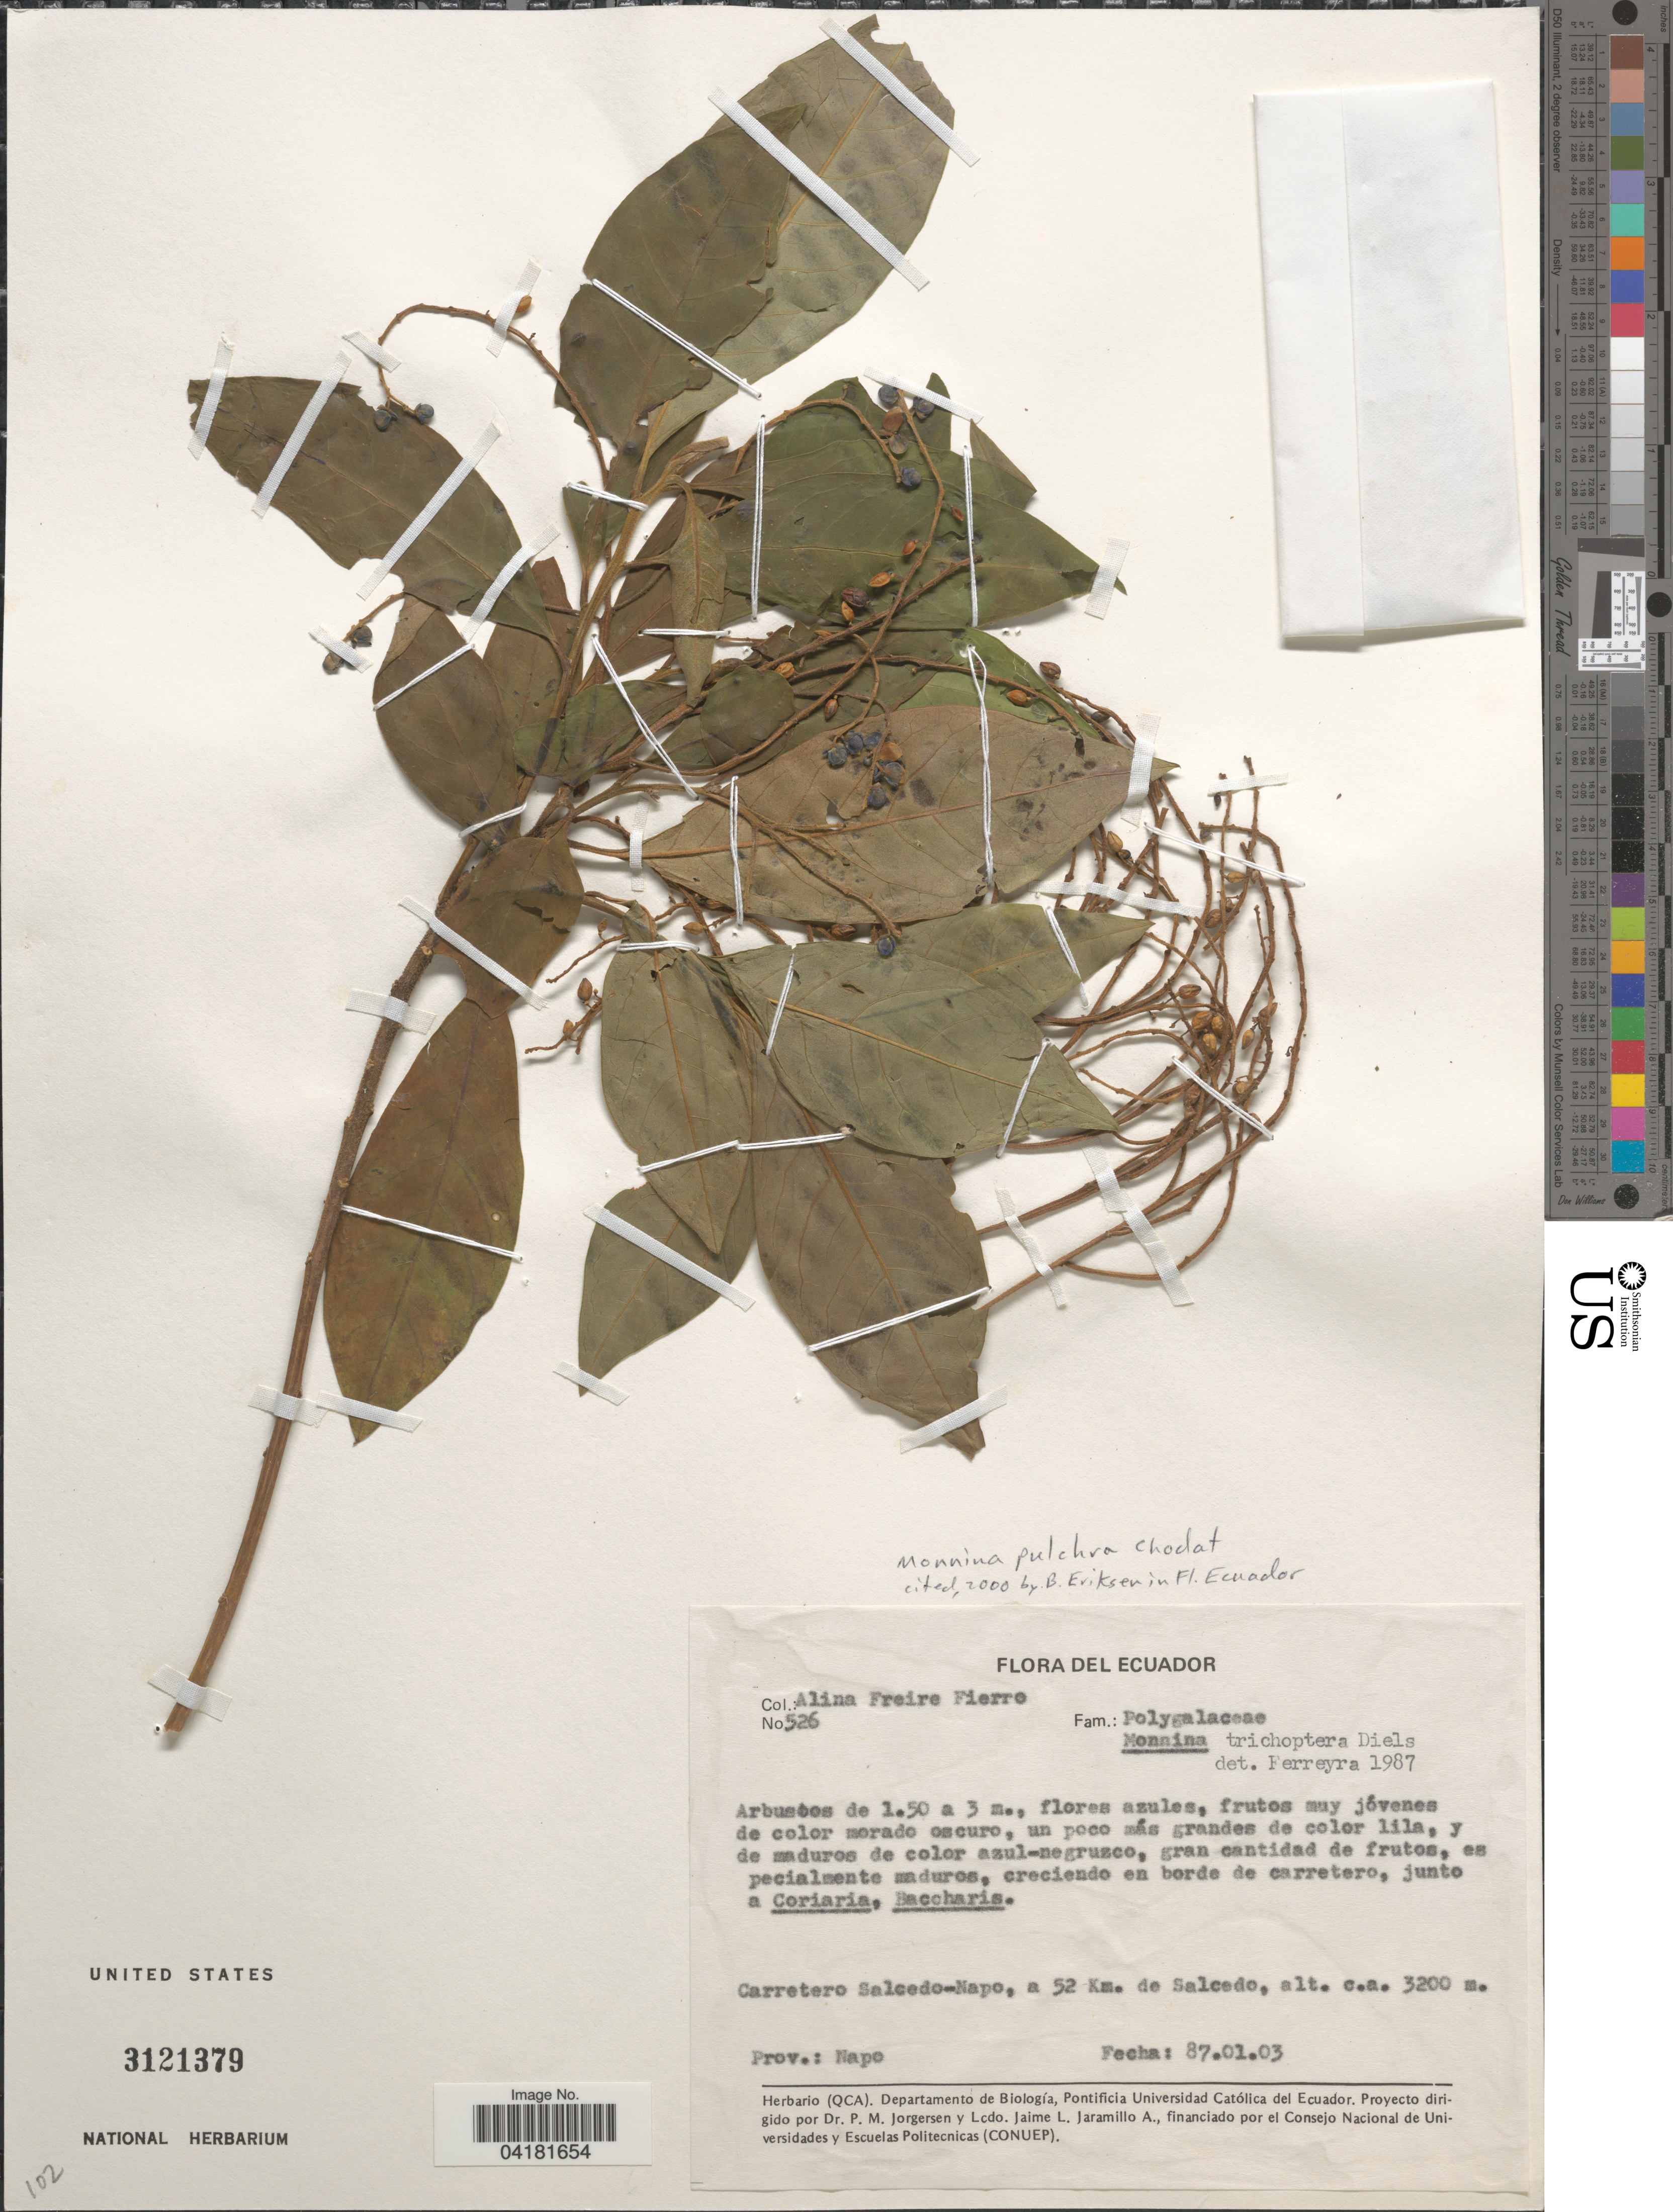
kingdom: Plantae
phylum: Tracheophyta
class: Magnoliopsida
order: Fabales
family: Polygalaceae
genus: Monnina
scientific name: Monnina pulchra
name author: Chodat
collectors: A. Freire-Fierro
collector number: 526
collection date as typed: Transcribed d/m/y: 3/1/87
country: Ecuador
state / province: Napo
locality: Carretero Salcedo-Napo, a 52 Km. de Salcedo.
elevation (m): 3200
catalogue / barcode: US 3121379